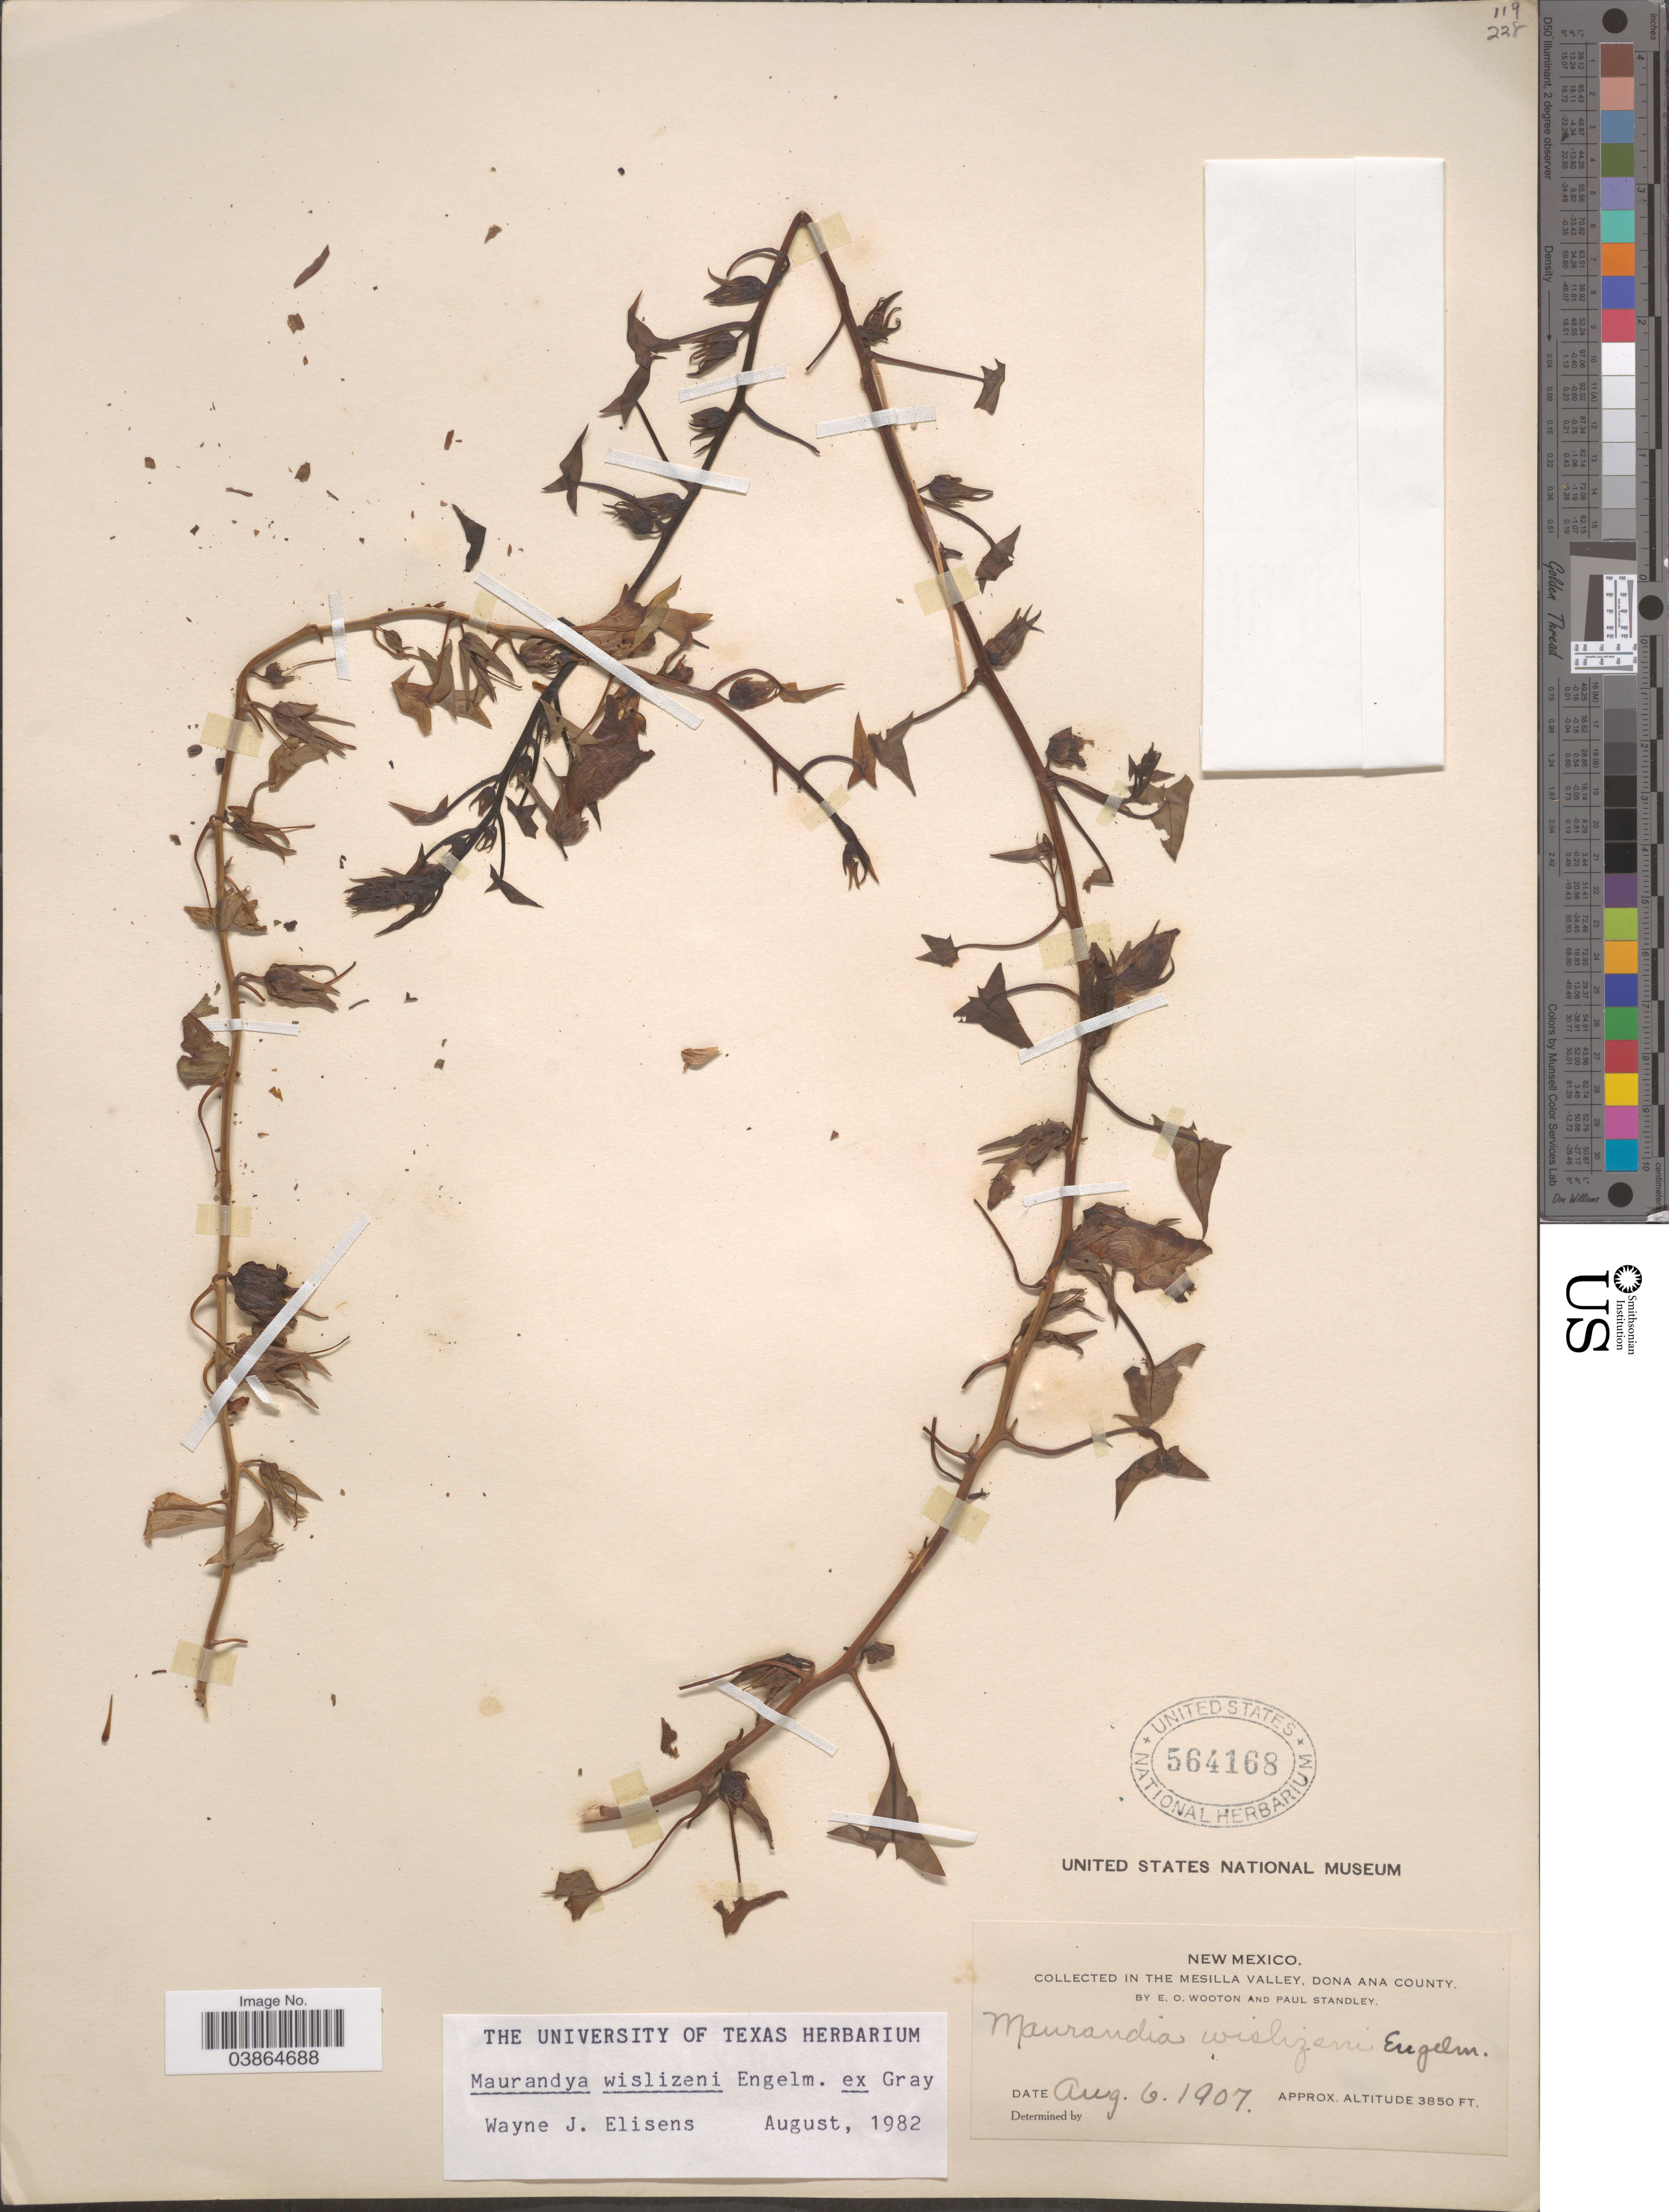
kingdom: Plantae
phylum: Tracheophyta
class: Magnoliopsida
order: Lamiales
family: Plantaginaceae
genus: Maurandya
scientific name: Maurandya wislizeni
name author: Engelm. ex A. Gray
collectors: E. O. Wooton & P. C. Standley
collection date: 1907-08-06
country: United States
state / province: New Mexico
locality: In the Mesilla Valley, Dona Ana County.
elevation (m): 1173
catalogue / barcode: US 564168